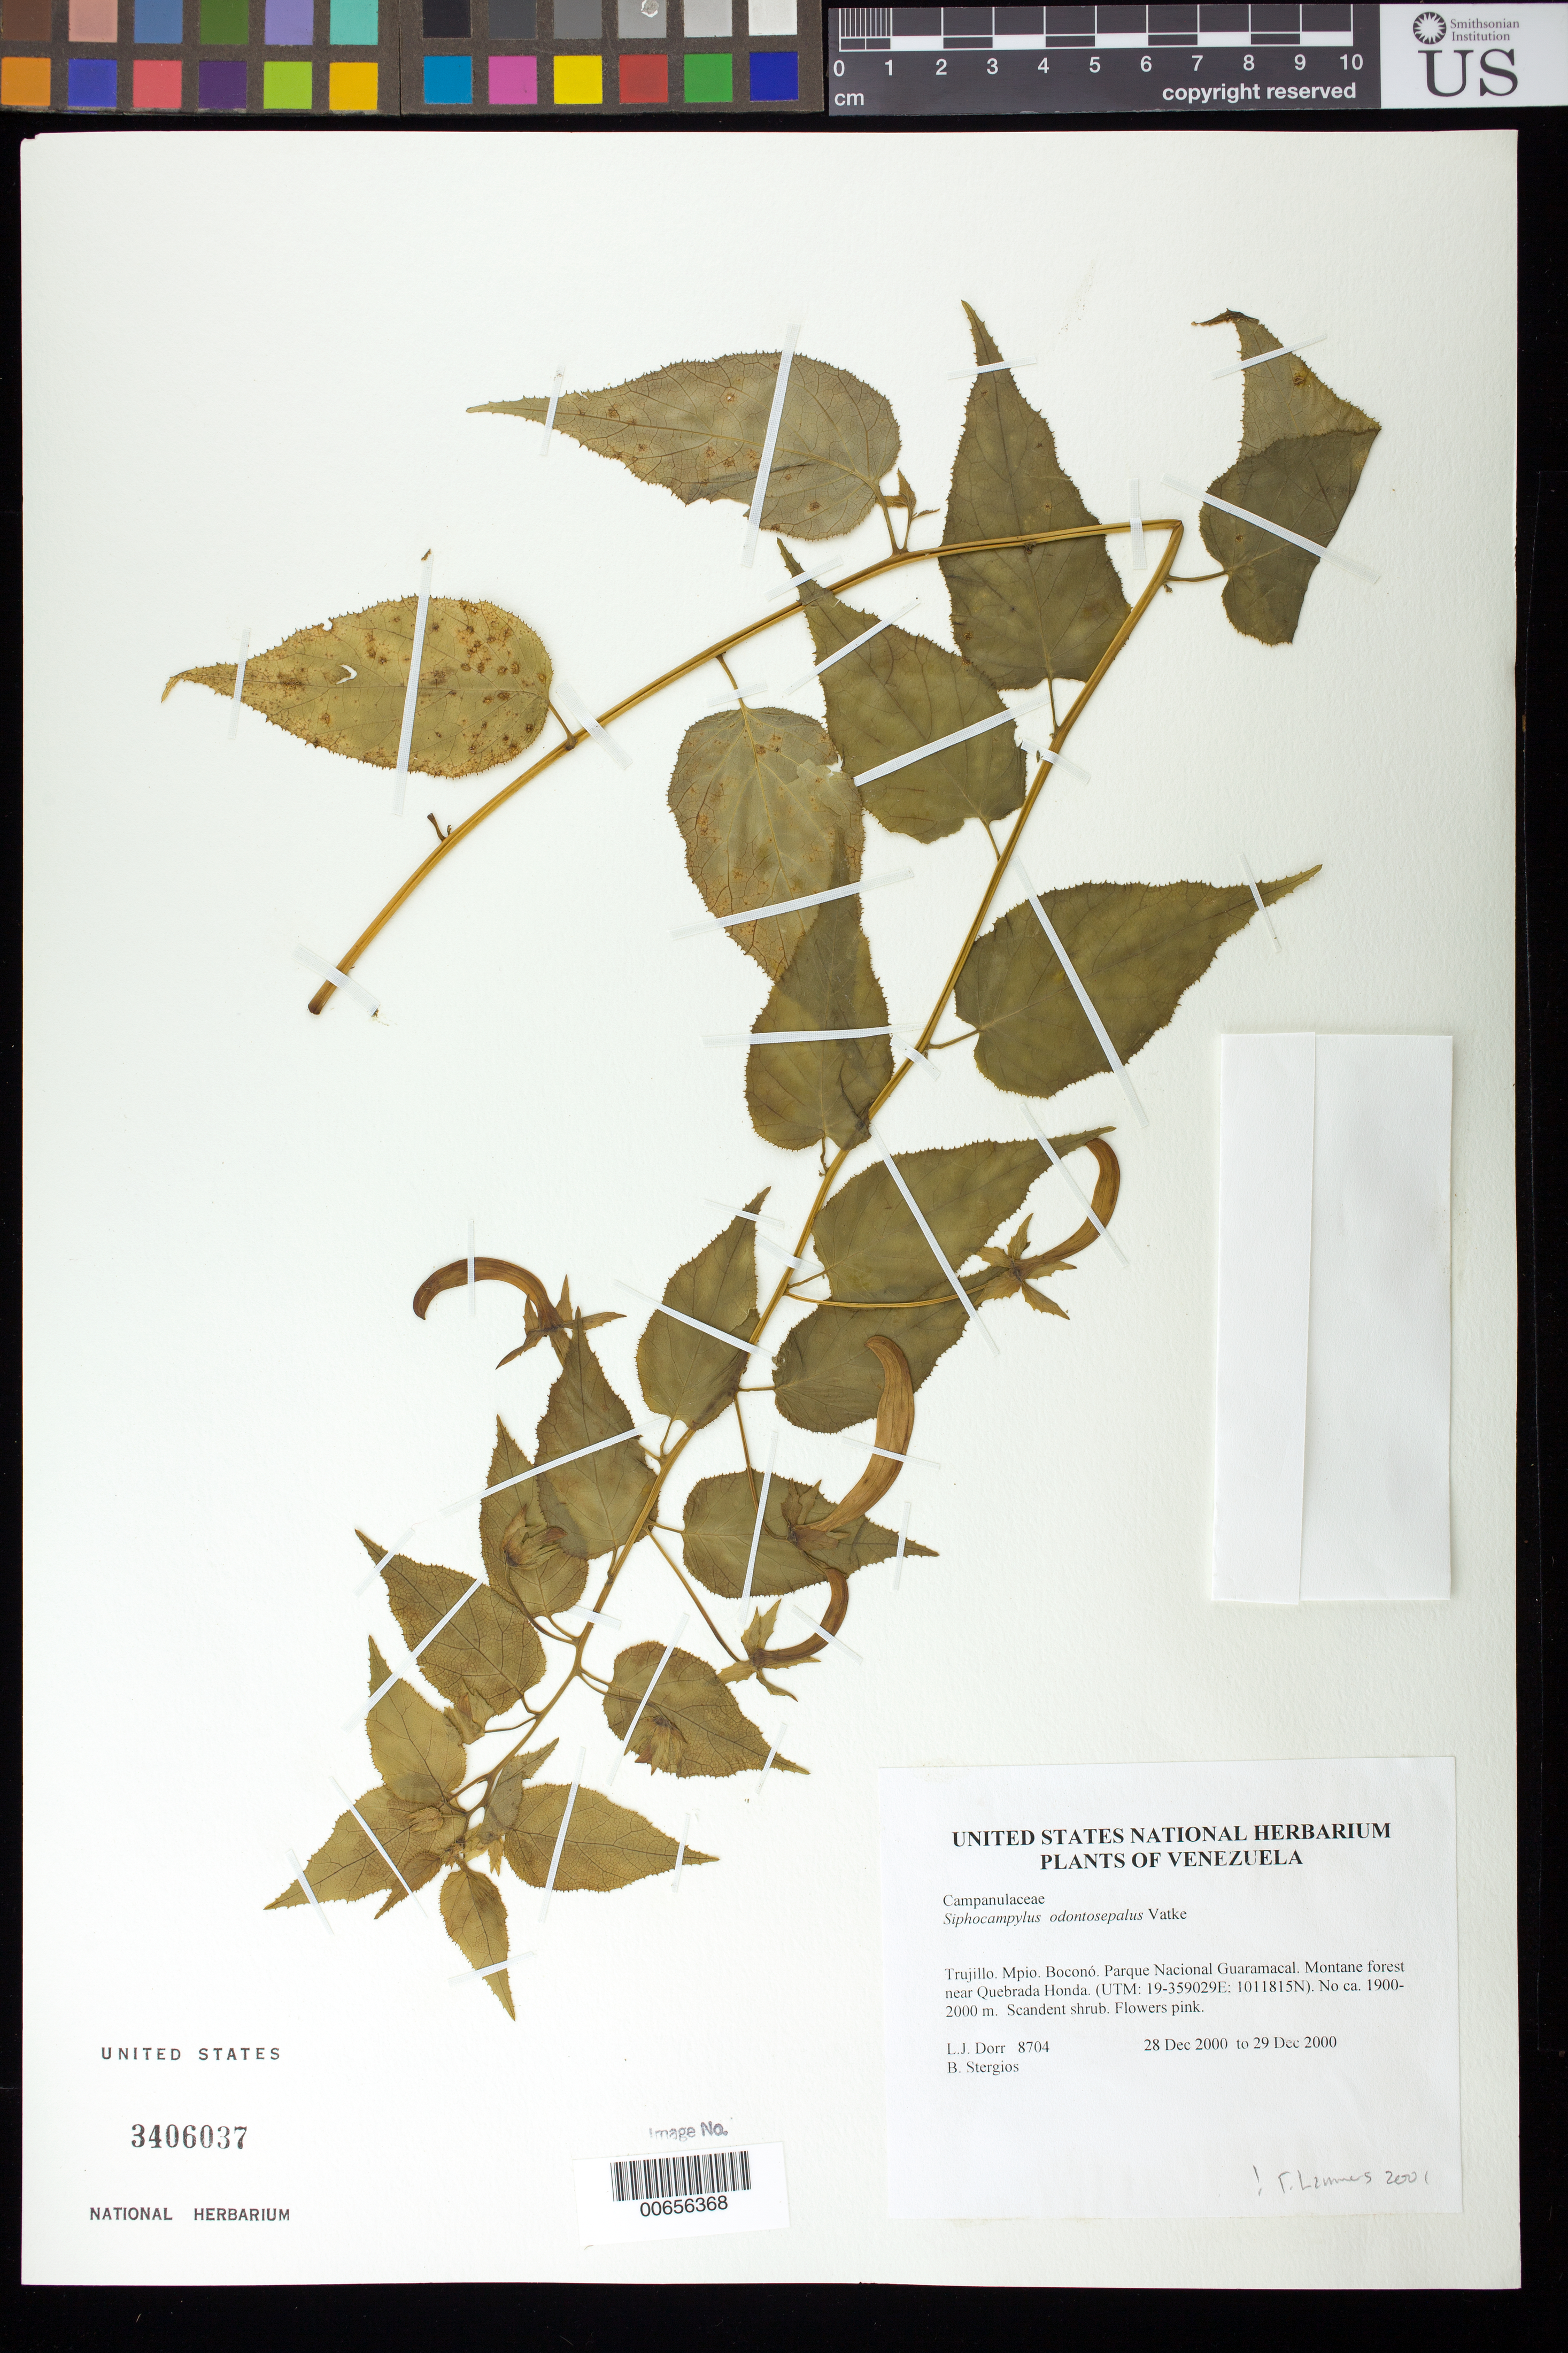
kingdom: Plantae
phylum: Tracheophyta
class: Magnoliopsida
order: Asterales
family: Campanulaceae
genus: Siphocampylus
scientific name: Siphocampylus odontosepalus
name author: Vatke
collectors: L. J. Dorr & B. G. Stergios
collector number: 8704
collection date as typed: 28 Dec 2000 to 29 Dec 2000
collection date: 2000-12-28/2000-12-29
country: Venezuela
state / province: Trujillo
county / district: Boconó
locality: Parque Nacional Guaramacal near Quebrada Honda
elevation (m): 1900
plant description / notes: CTES, MO, NY, OSH, PORT, US, VEN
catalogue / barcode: US 3406037